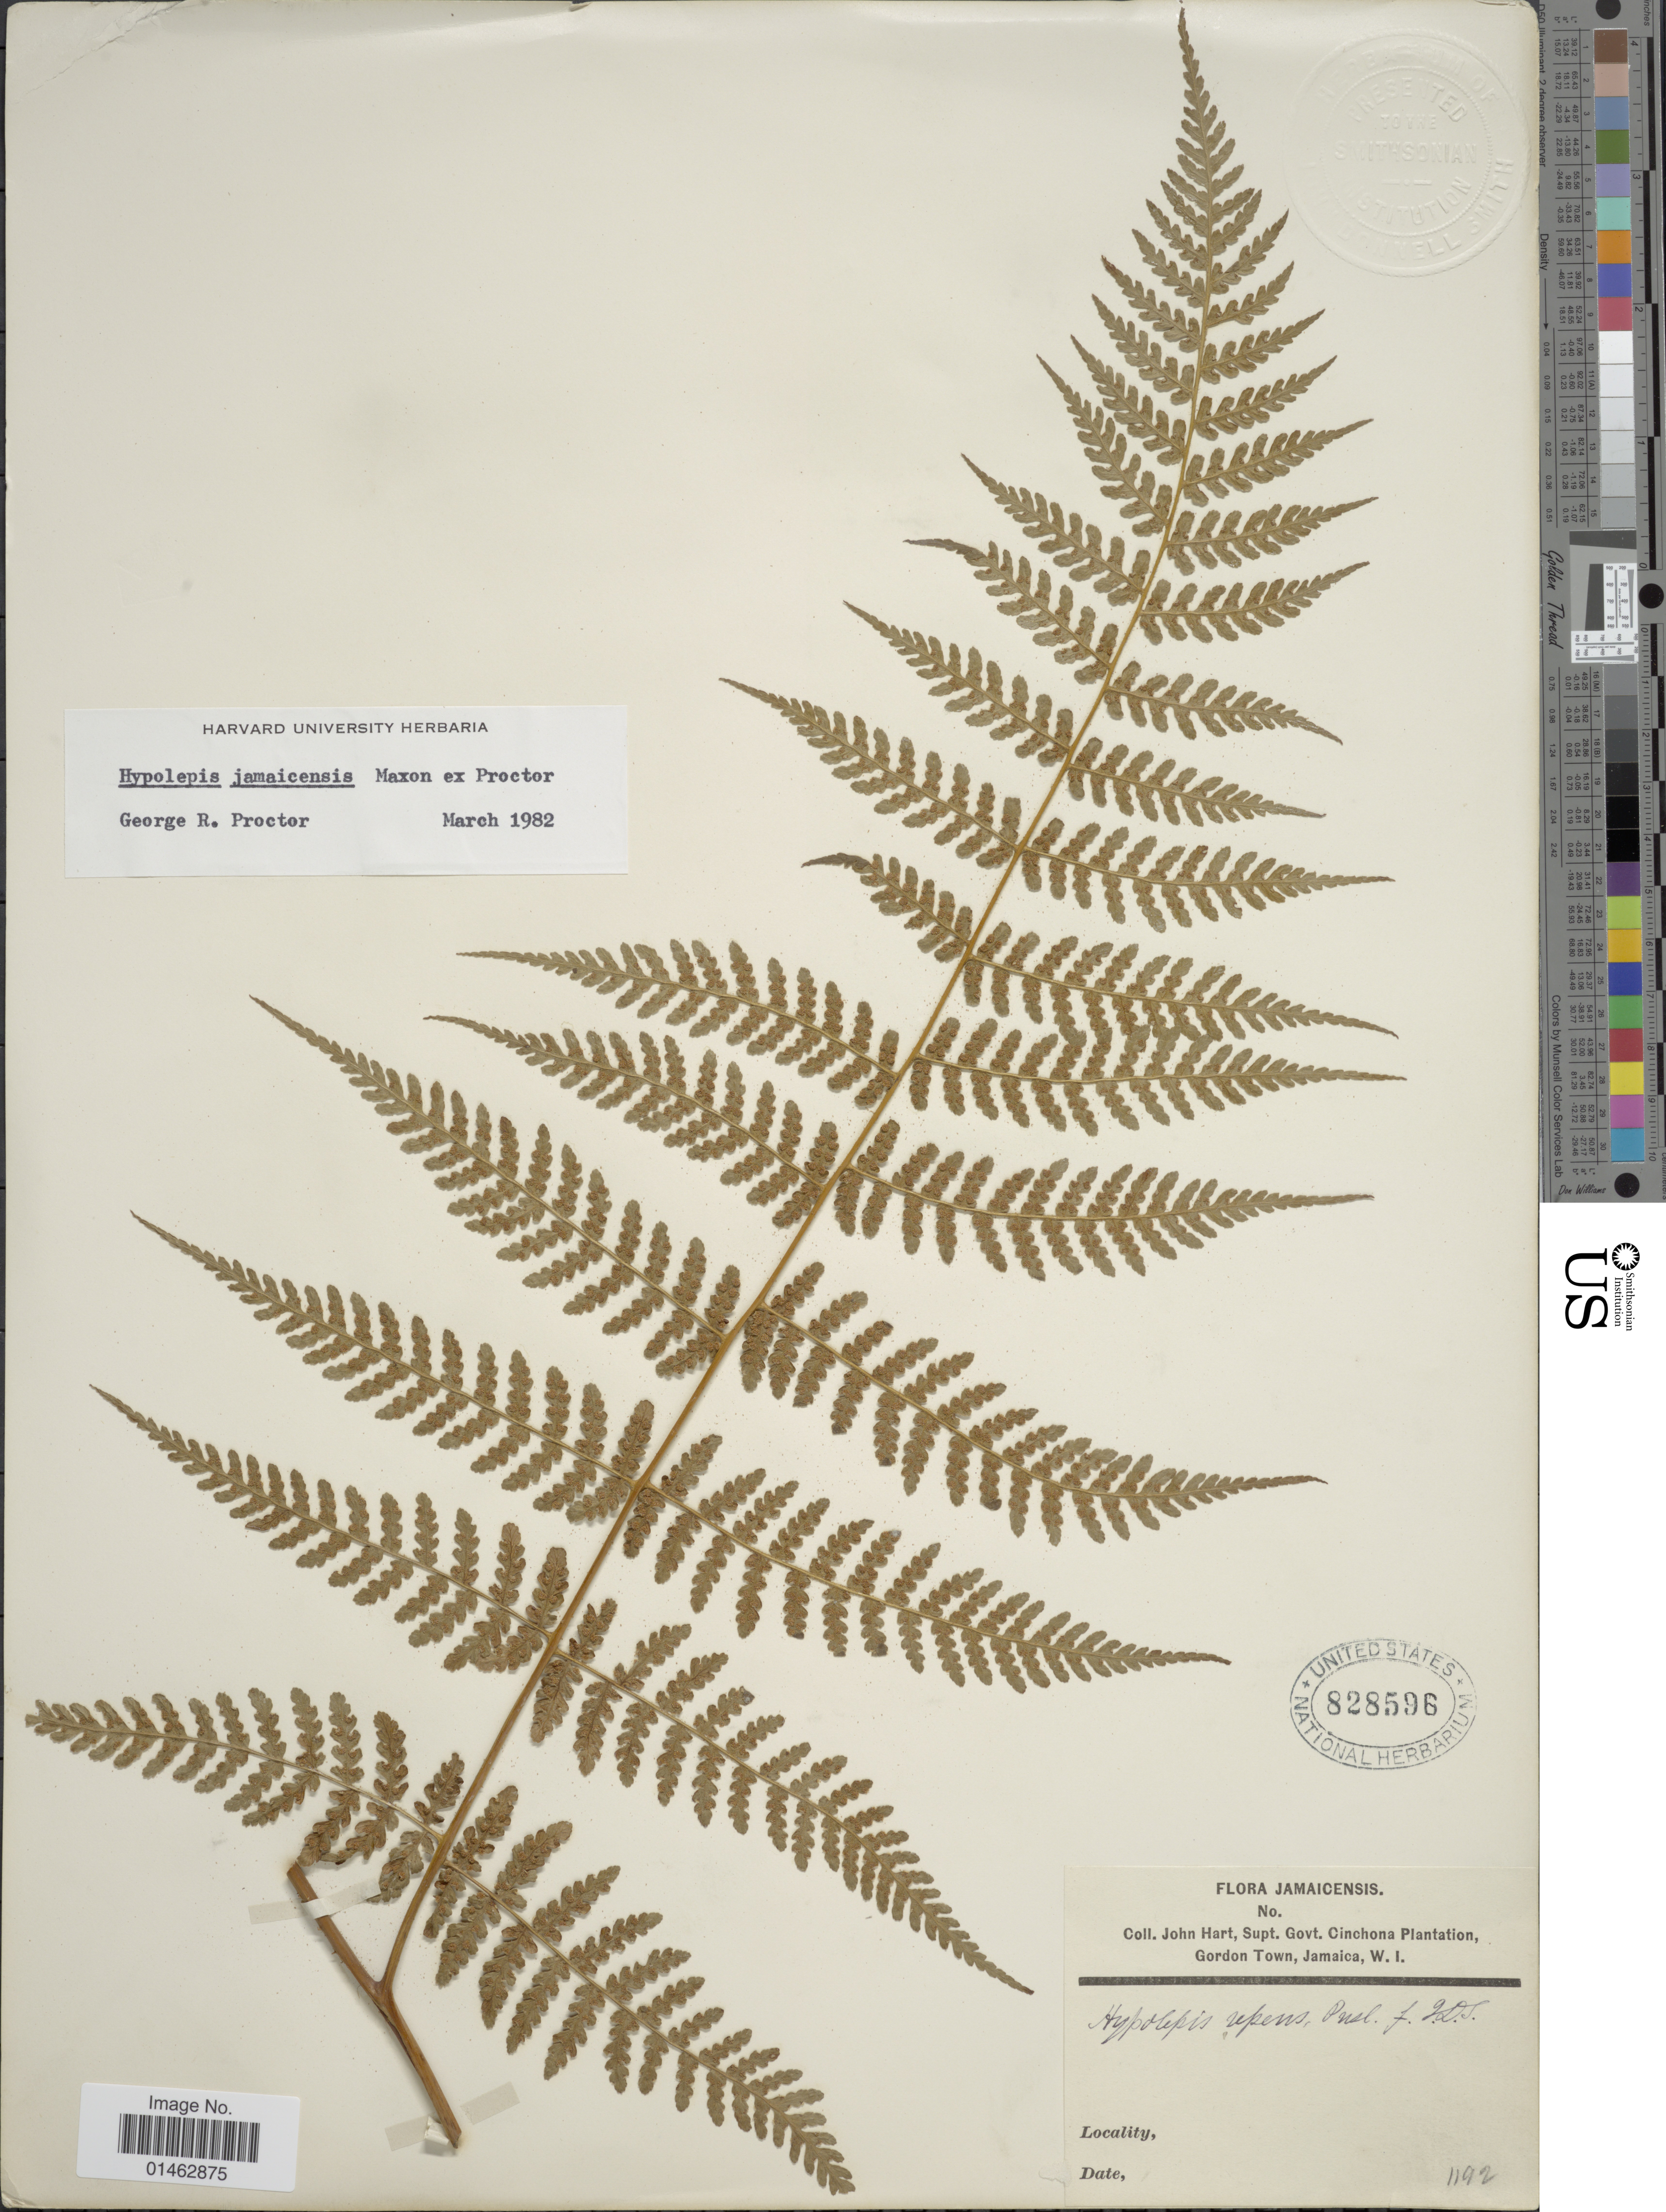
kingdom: Plantae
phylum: Tracheophyta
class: Polypodiopsida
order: Polypodiales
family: Dennstaedtiaceae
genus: Hypolepis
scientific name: Hypolepis jamaicensis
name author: Maxon ex Proctor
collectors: J. H. Hart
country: Jamaica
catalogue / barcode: US 828596